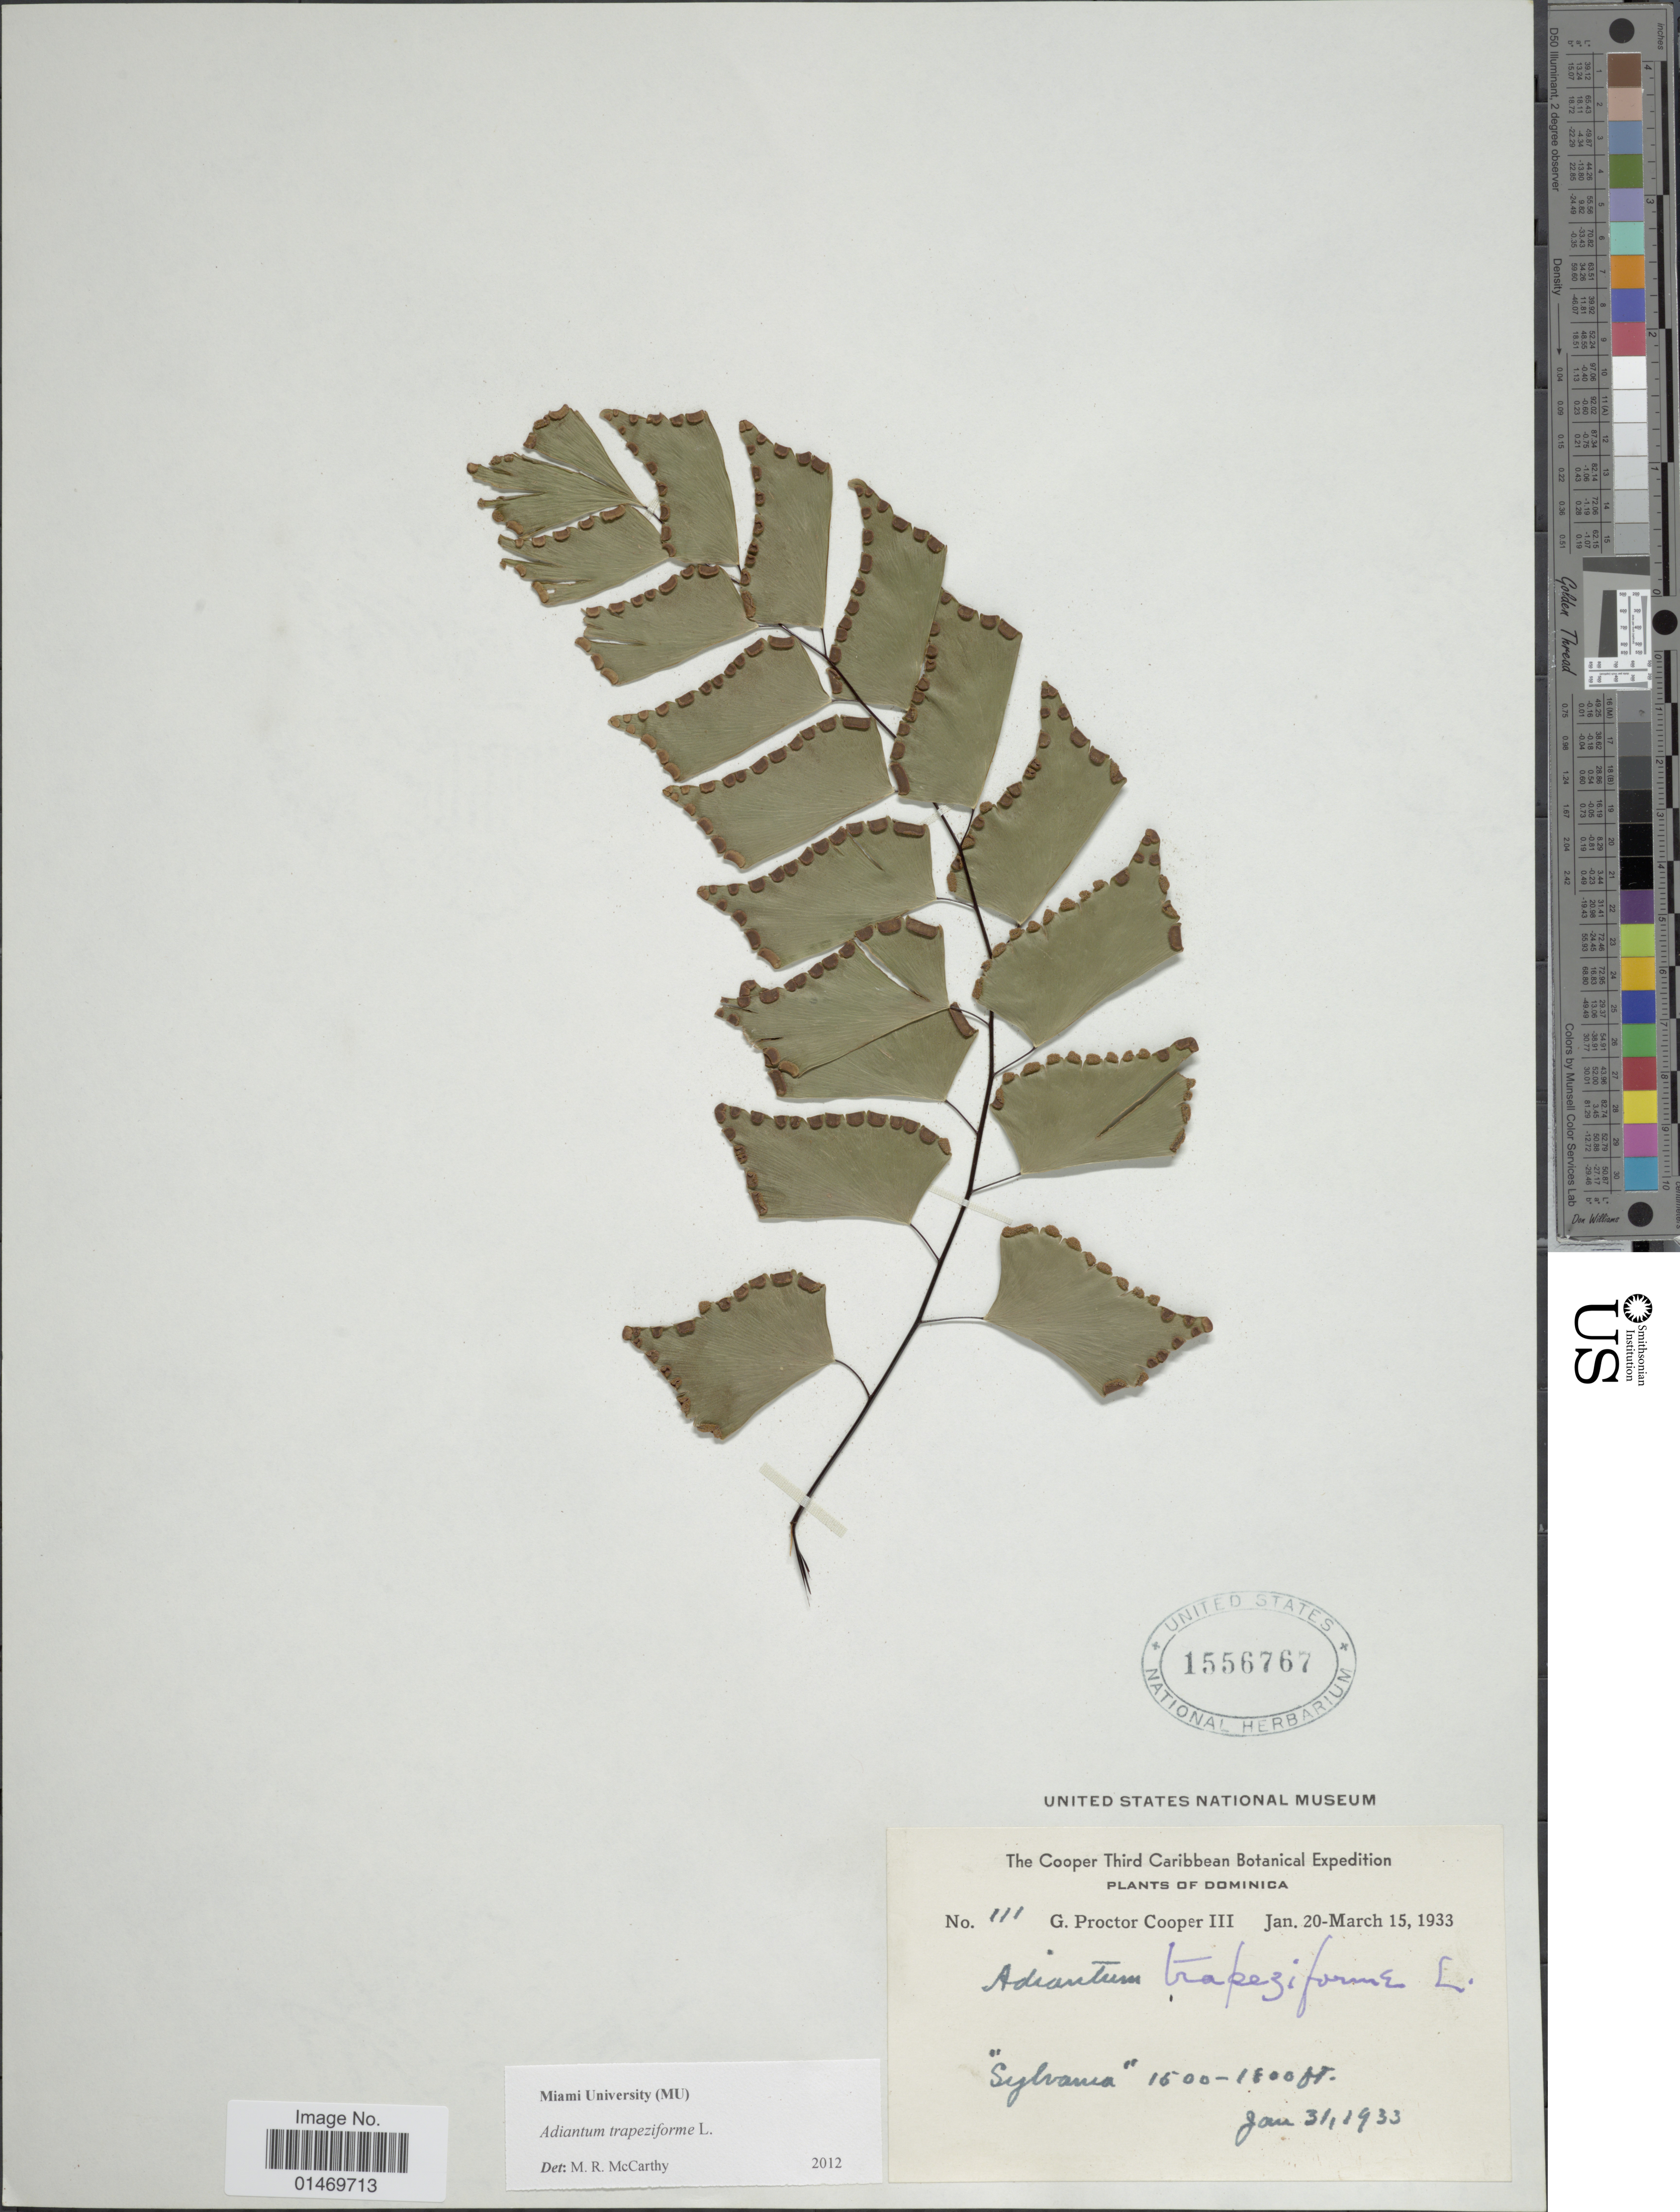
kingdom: Plantae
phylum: Tracheophyta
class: Polypodiopsida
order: Polypodiales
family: Pteridaceae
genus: Adiantum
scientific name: Adiantum trapeziforme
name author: L.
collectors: G. Cooper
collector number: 111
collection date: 1933-01-20/1933-03-15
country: Dominica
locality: Dominica, Sylvania.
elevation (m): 457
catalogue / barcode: US 1556767